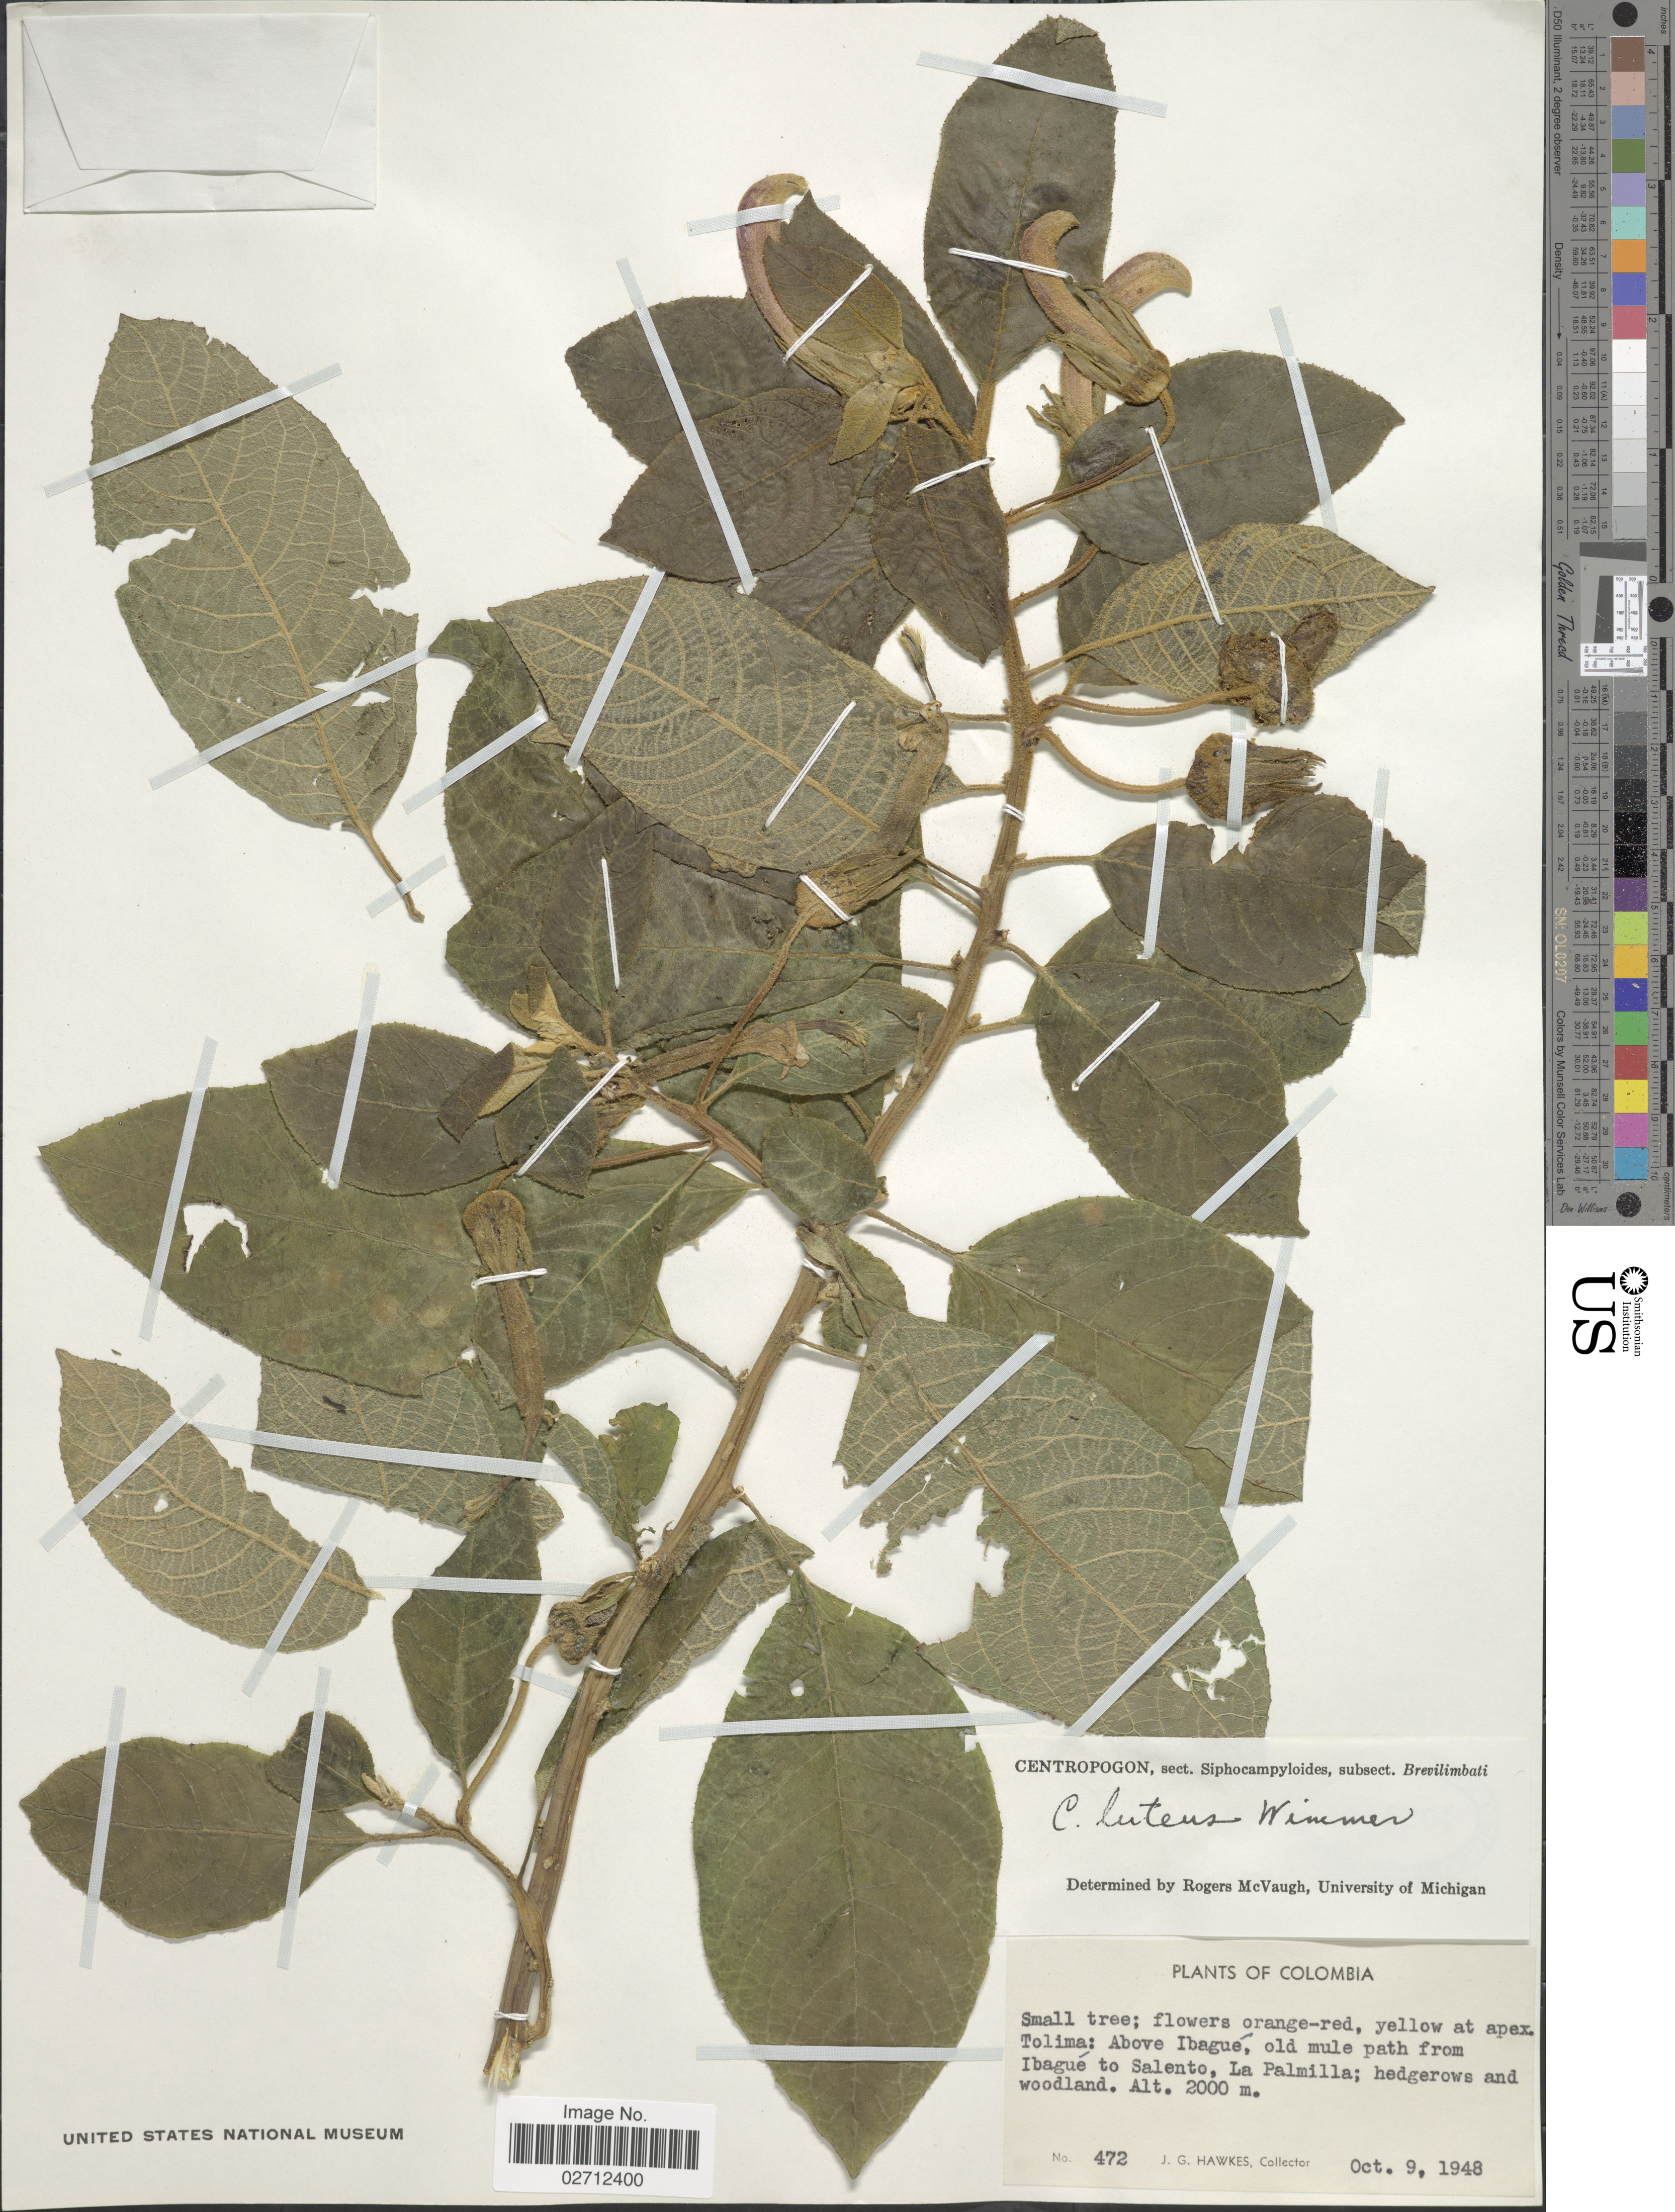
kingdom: Plantae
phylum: Tracheophyta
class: Magnoliopsida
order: Asterales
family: Campanulaceae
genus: Centropogon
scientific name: Centropogon luteus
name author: E. Wimm.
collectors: J. Hawkes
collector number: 472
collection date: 1948-10-09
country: Colombia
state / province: Tolima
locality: Above Ibagué, old mule path from Ibagué to Salento, La Palmilla; hedgerows and woodland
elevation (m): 2000